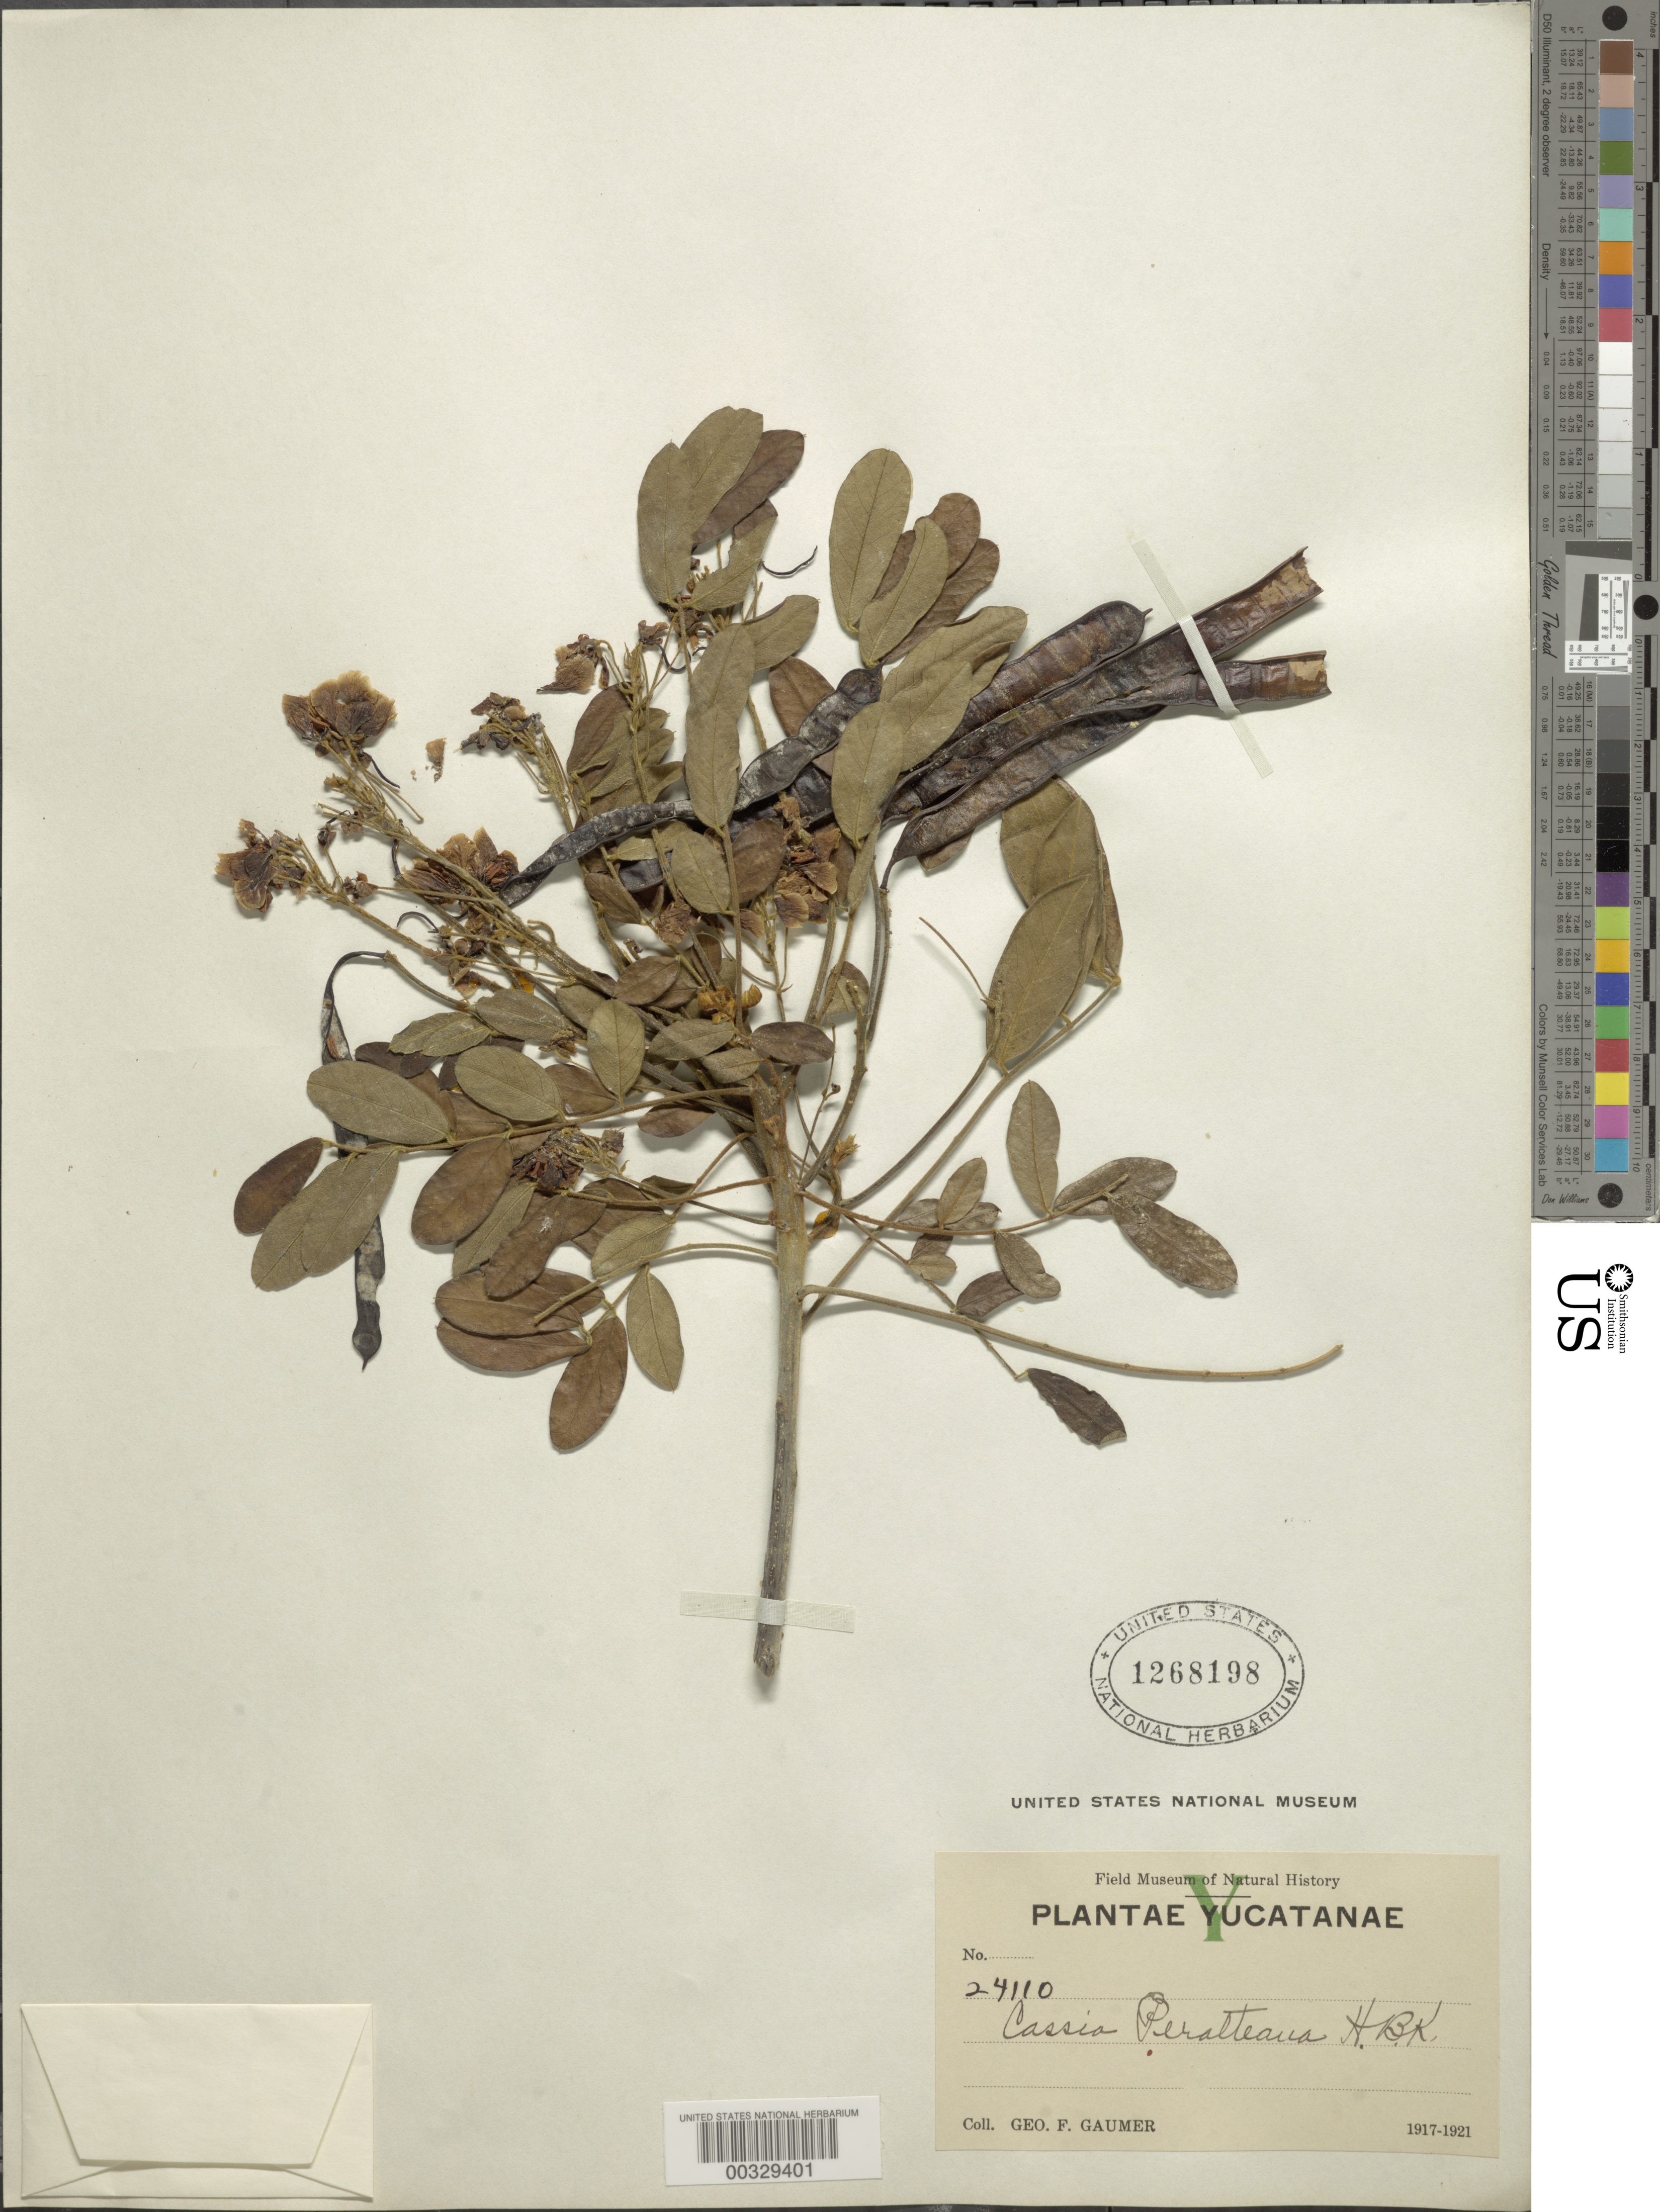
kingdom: Plantae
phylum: Tracheophyta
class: Magnoliopsida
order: Fabales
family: Fabaceae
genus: Senna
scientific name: Senna peralteana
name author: (Kunth) H.S. Irwin & Barneby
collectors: G. F. Gaumer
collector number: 24110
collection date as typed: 1917 to -- -- 1921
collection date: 1917/1921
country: Mexico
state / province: Yucatán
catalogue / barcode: US 1268198